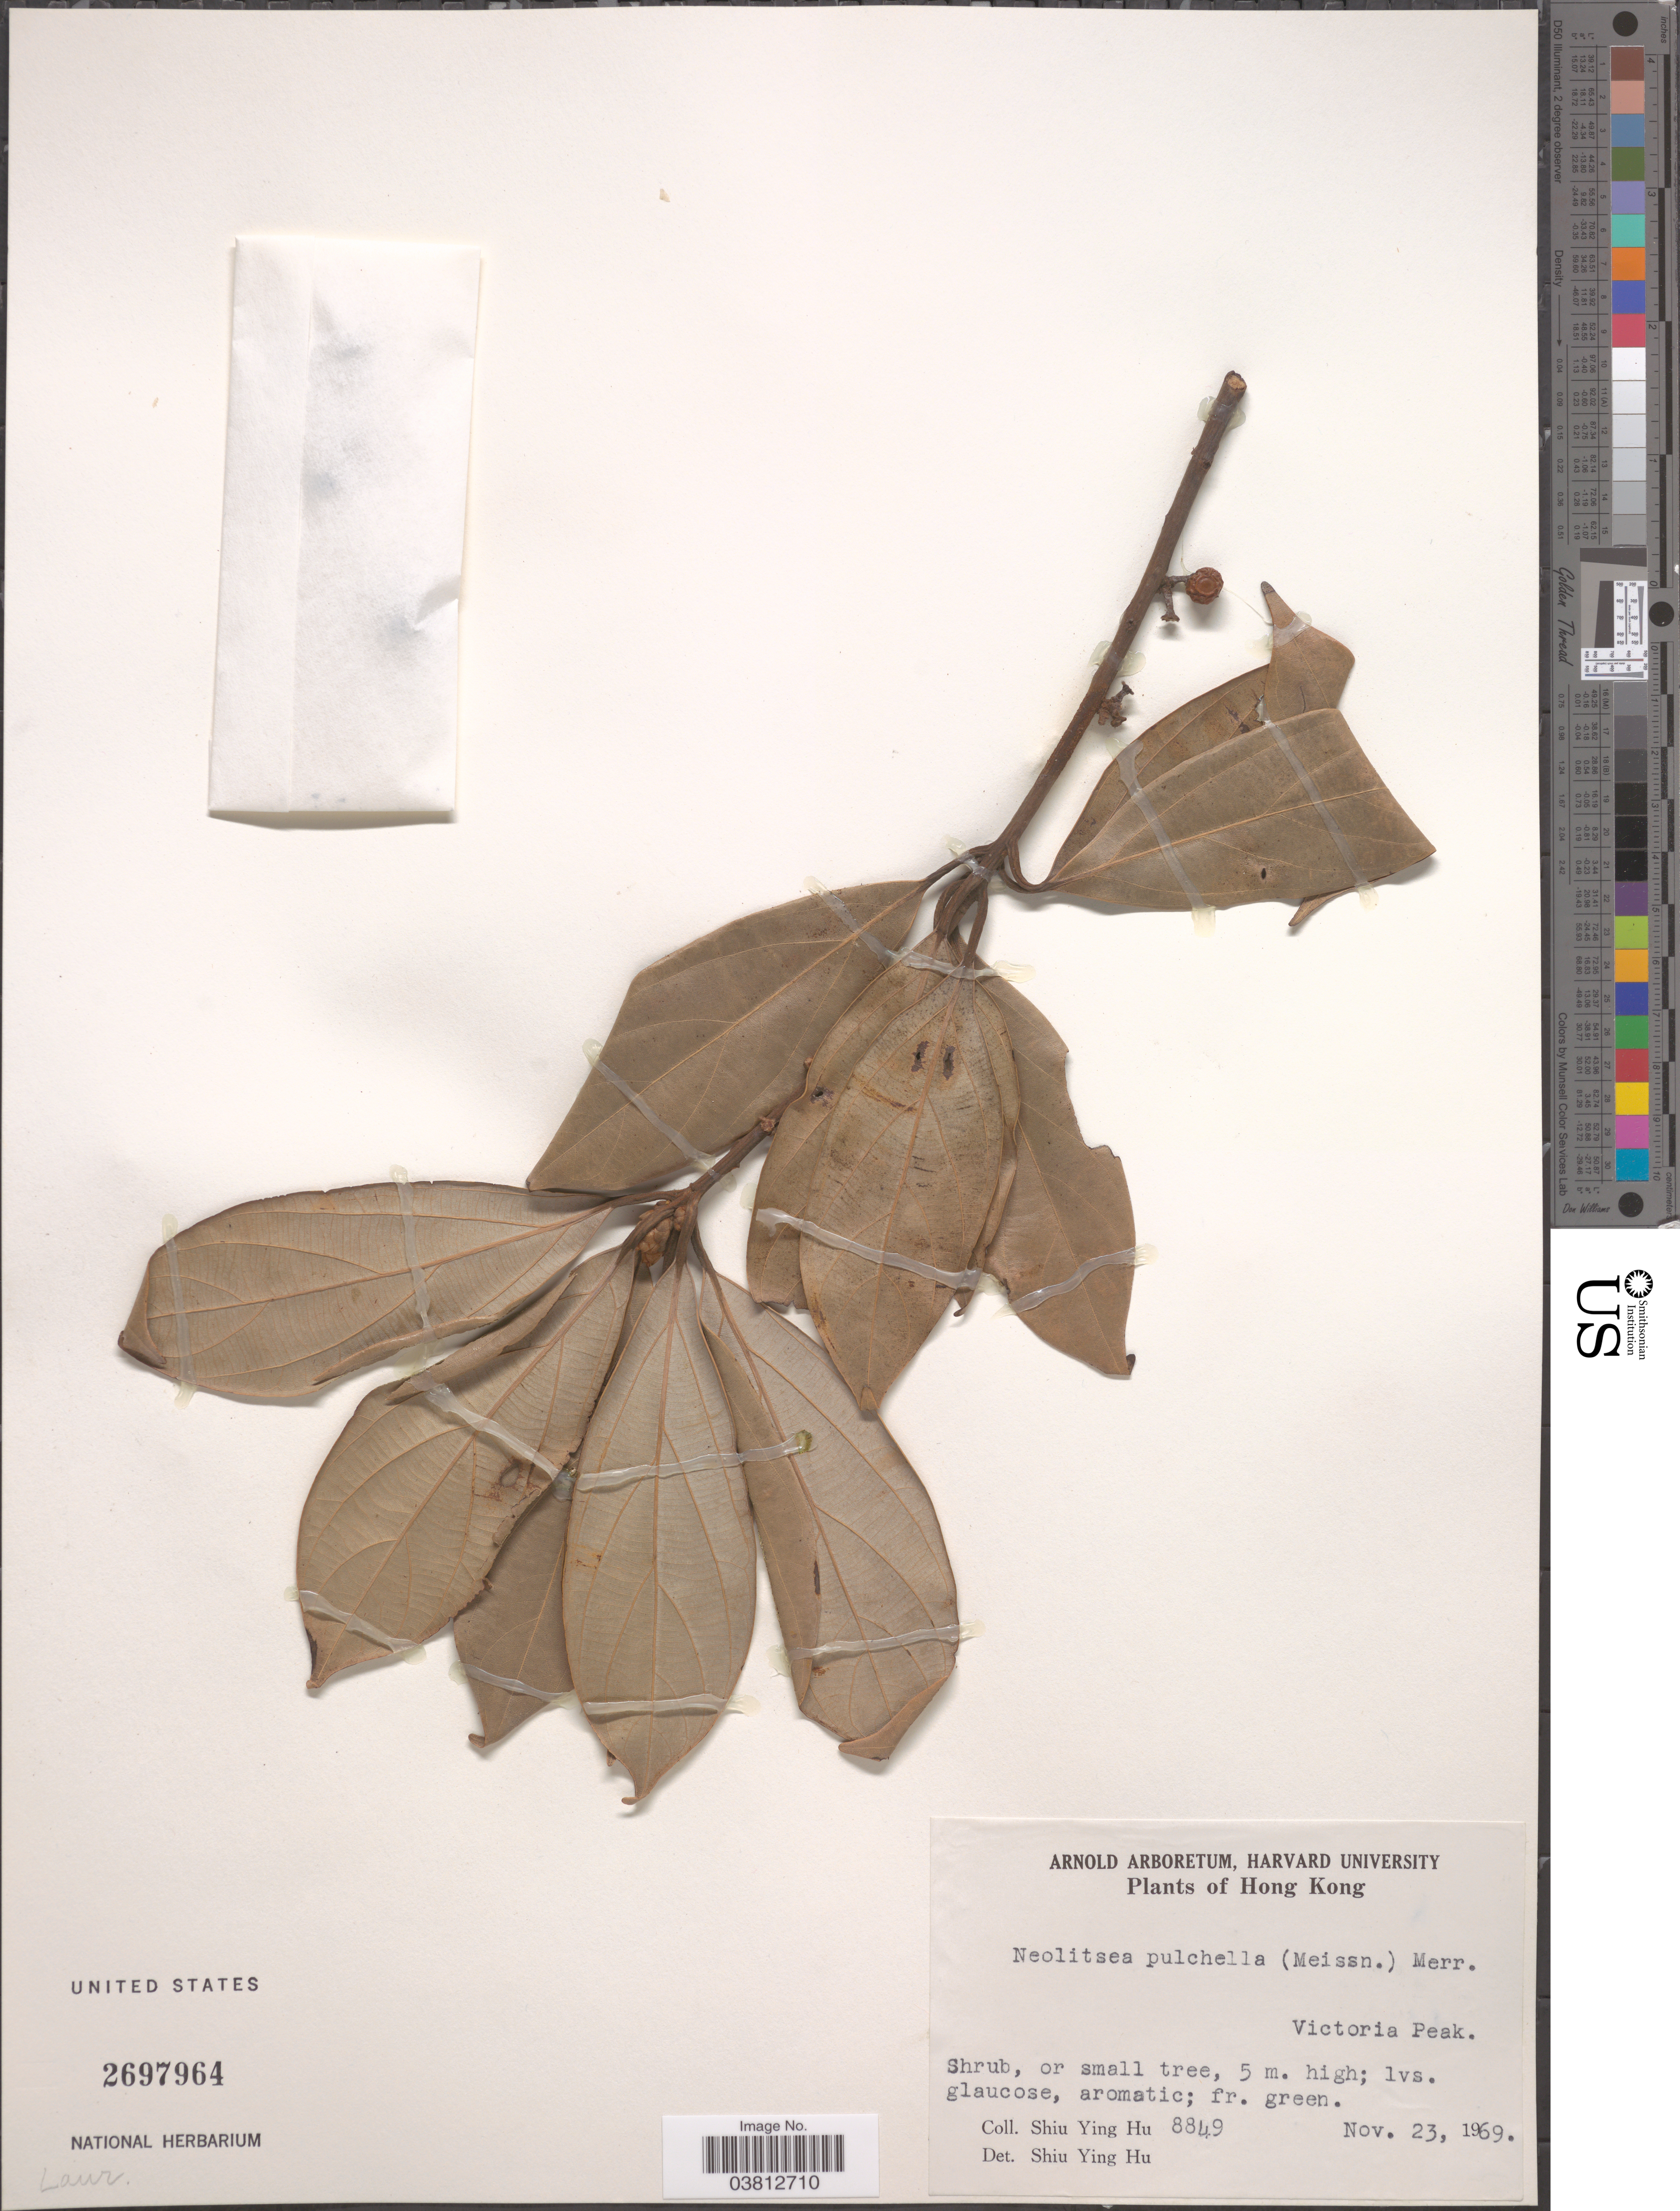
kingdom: Plantae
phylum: Tracheophyta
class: Magnoliopsida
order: Laurales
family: Lauraceae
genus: Neolitsea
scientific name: Neolitsea pulchella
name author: (Meisn.) Merr.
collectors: S. Y. Hu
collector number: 8849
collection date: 1969-11-23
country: China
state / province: Hong Kong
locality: Victoria Peak.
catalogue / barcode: US 2697964